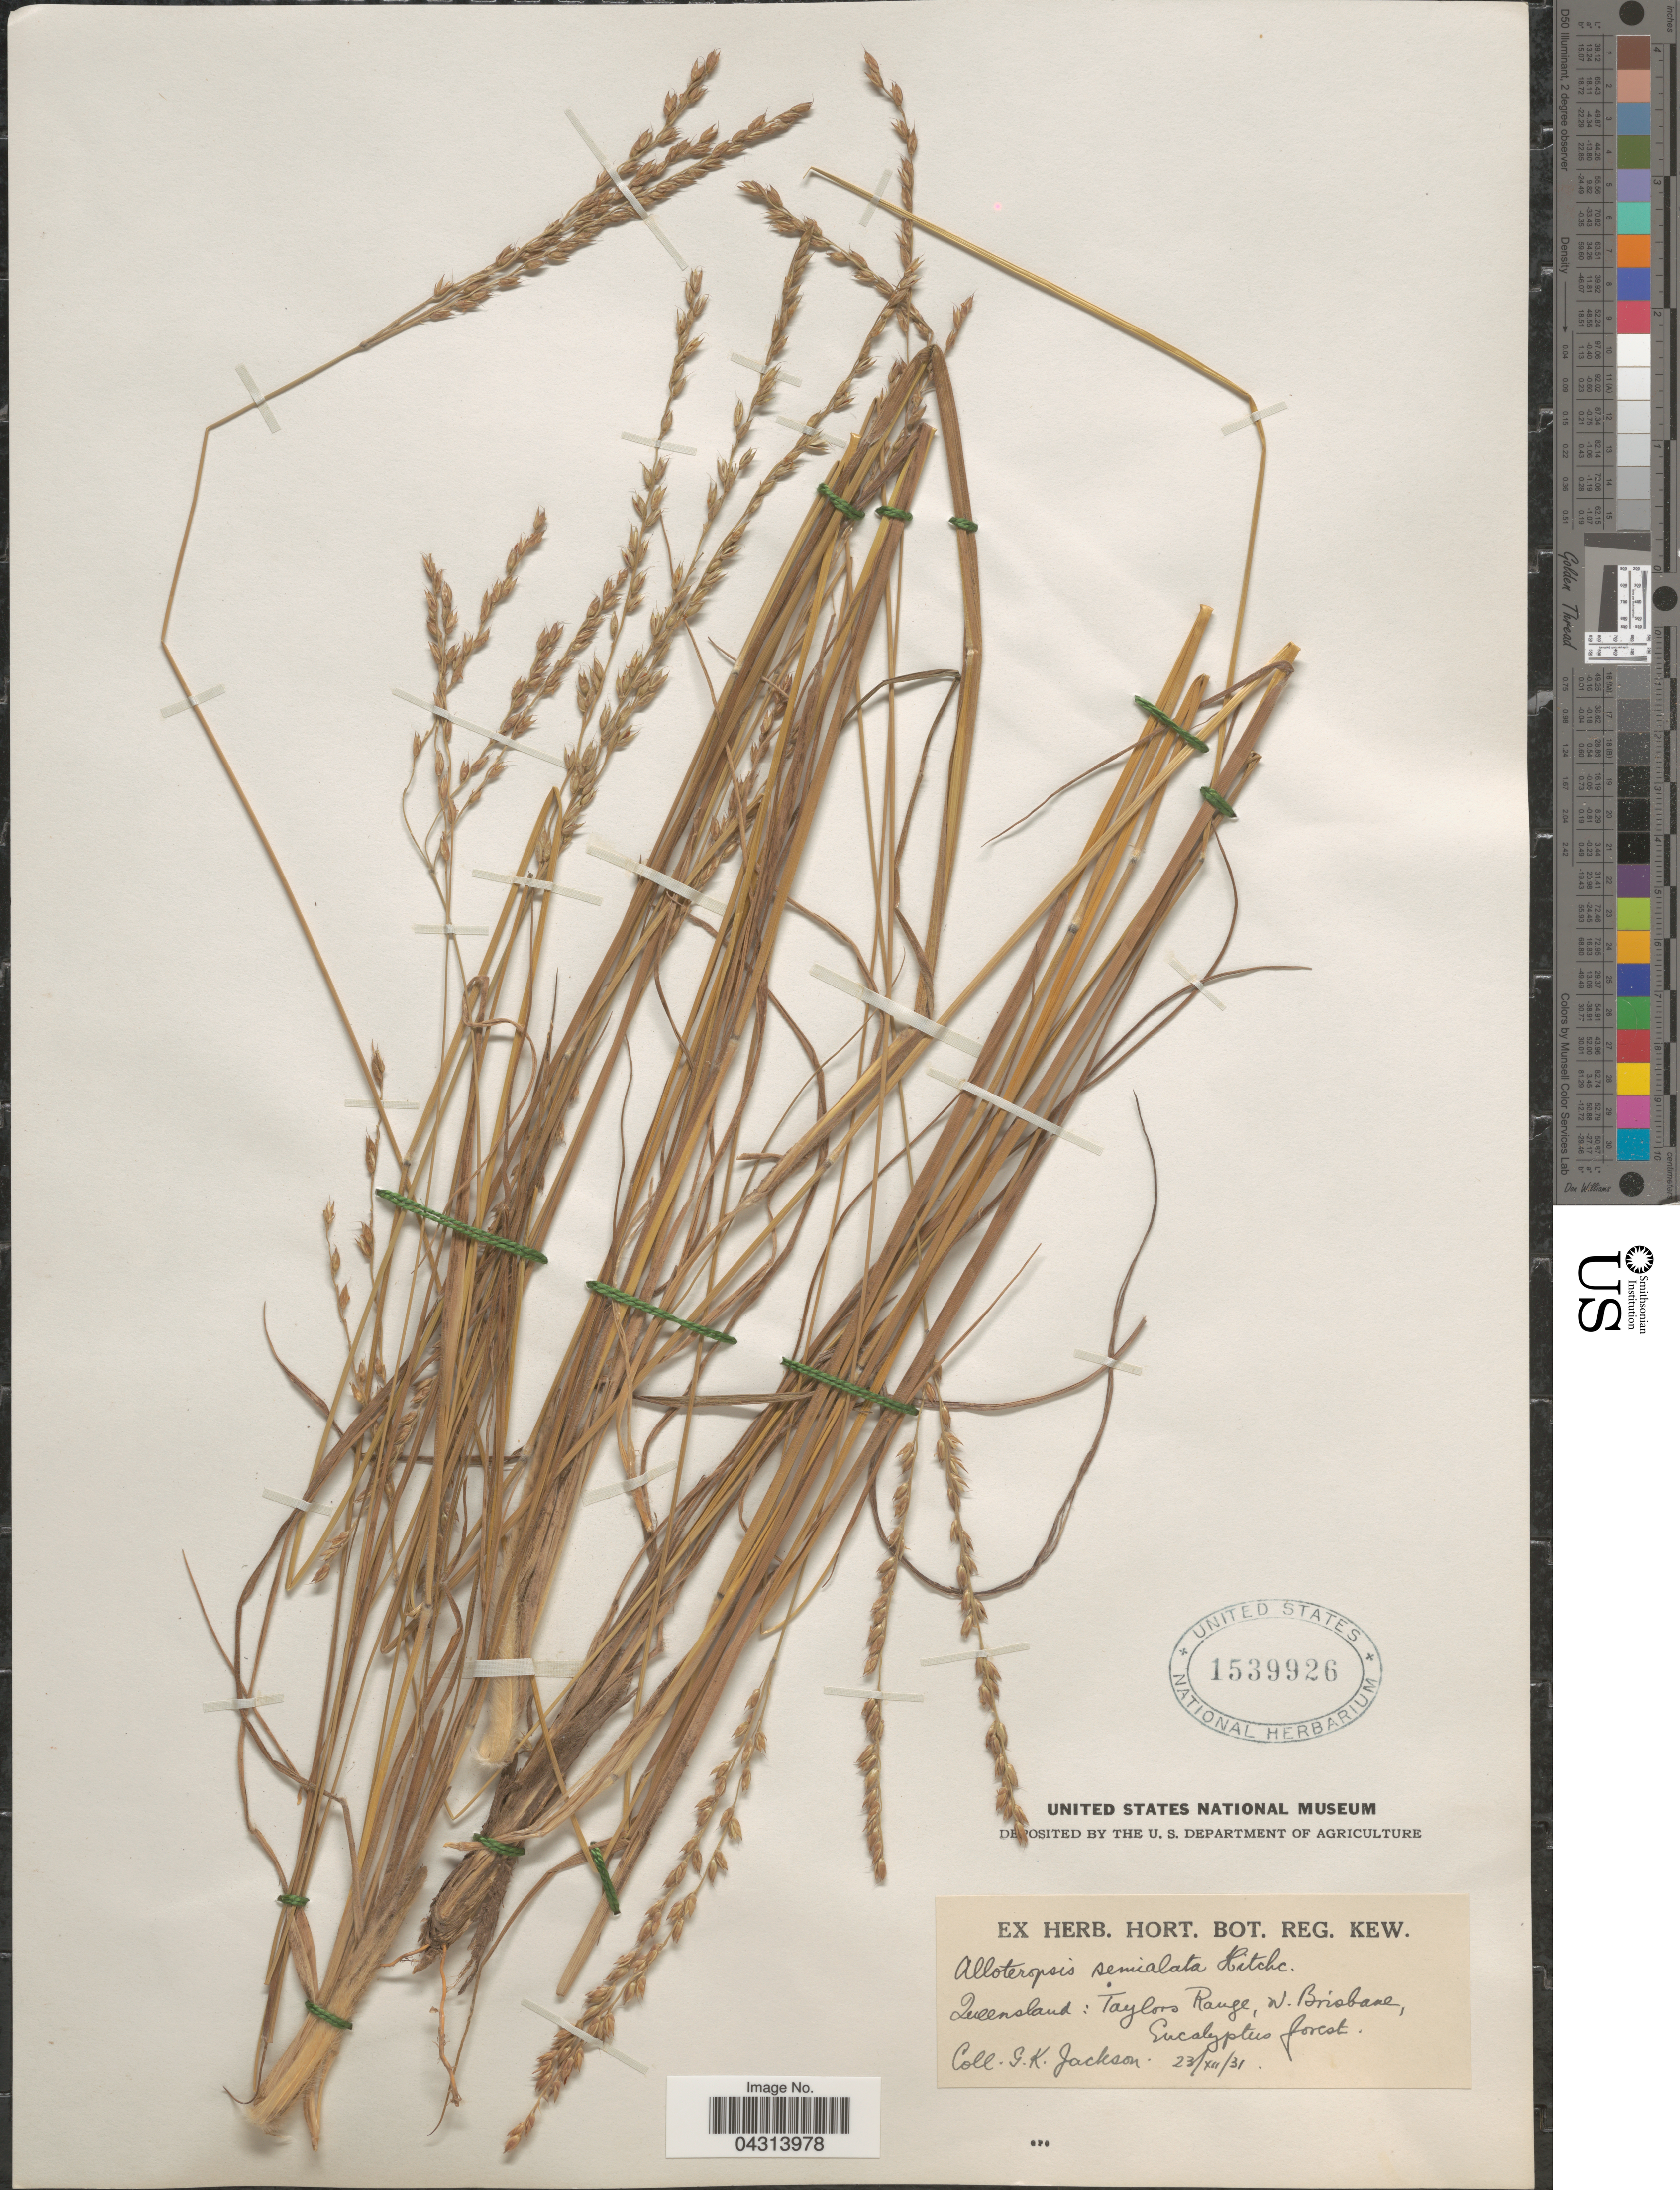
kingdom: Plantae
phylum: Tracheophyta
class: Liliopsida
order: Poales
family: Poaceae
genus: Alloteropsis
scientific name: Alloteropsis semialata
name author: (R. Br.) Hitchc.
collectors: G. Jackson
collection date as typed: Transcribed d/m/y: 23/12/31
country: Australia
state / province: Queensland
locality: Taylors Range, W. Brisbane, Eucalyptus forest.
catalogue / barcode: US 1539926